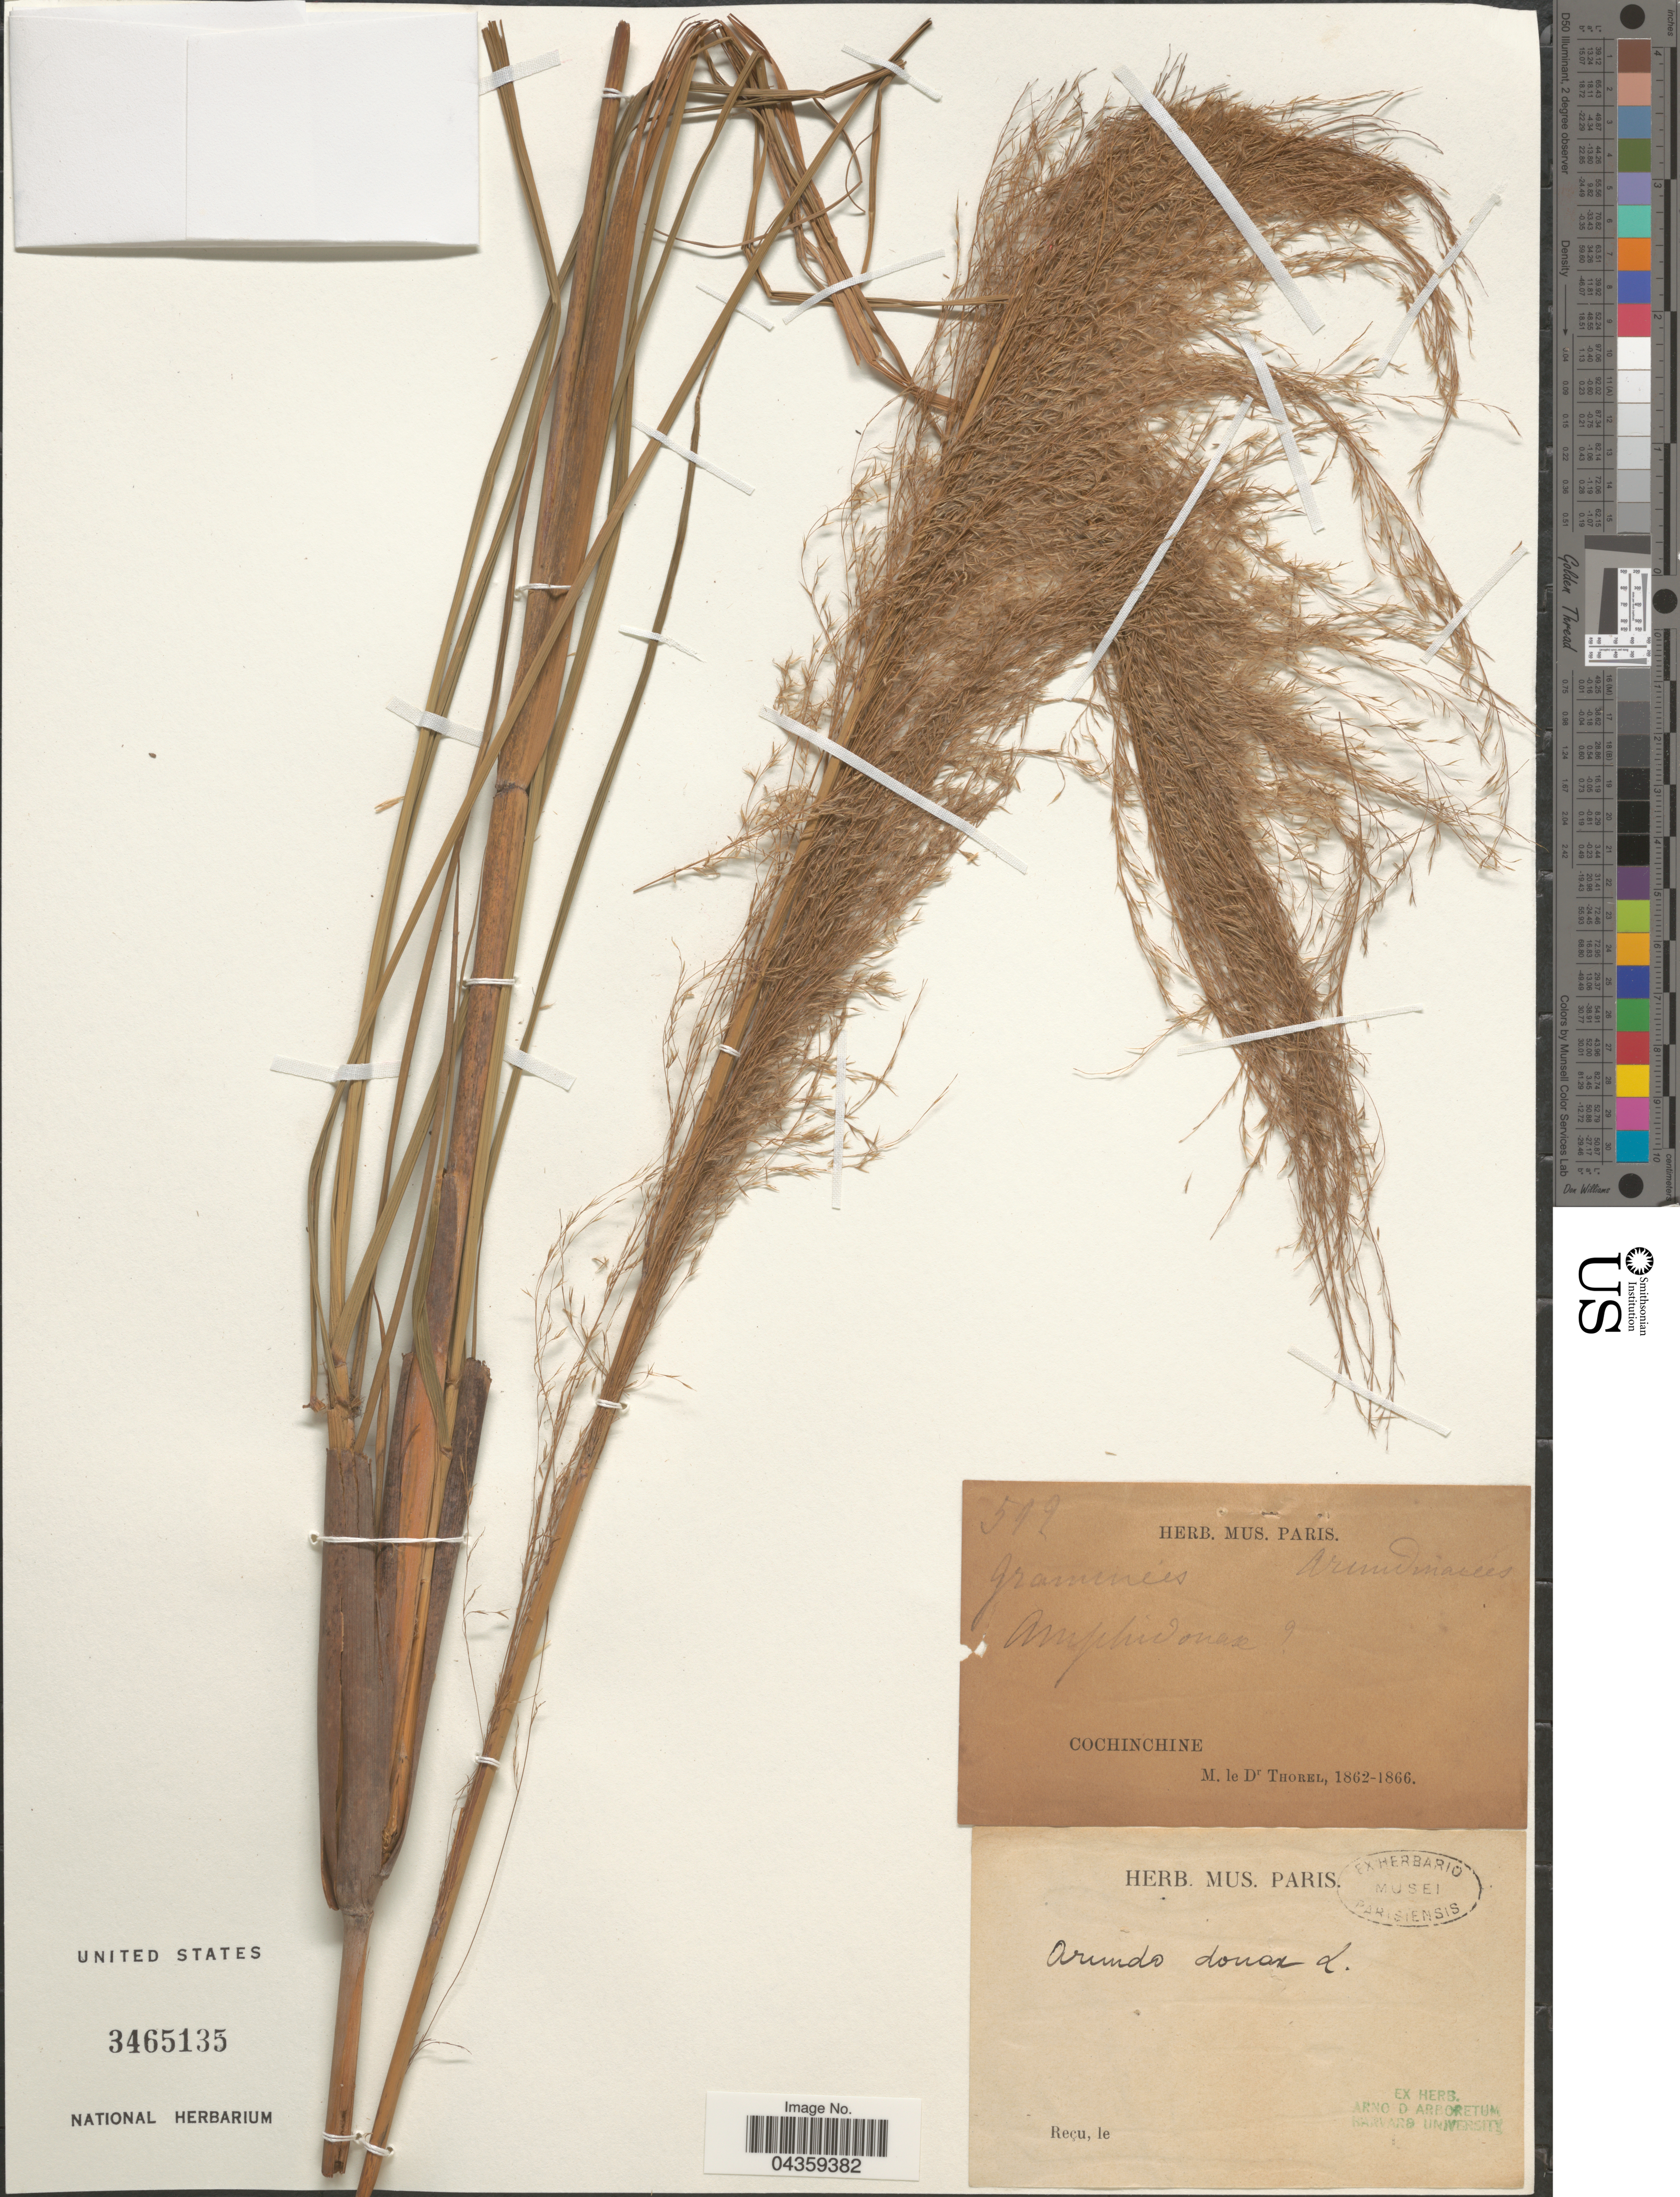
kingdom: Plantae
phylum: Tracheophyta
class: Liliopsida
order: Poales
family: Poaceae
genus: Arundo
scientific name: Arundo donax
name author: L.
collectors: M. de Thorel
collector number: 599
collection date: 1862/1866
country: Vietnam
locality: Cochinchine.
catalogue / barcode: US 3465135